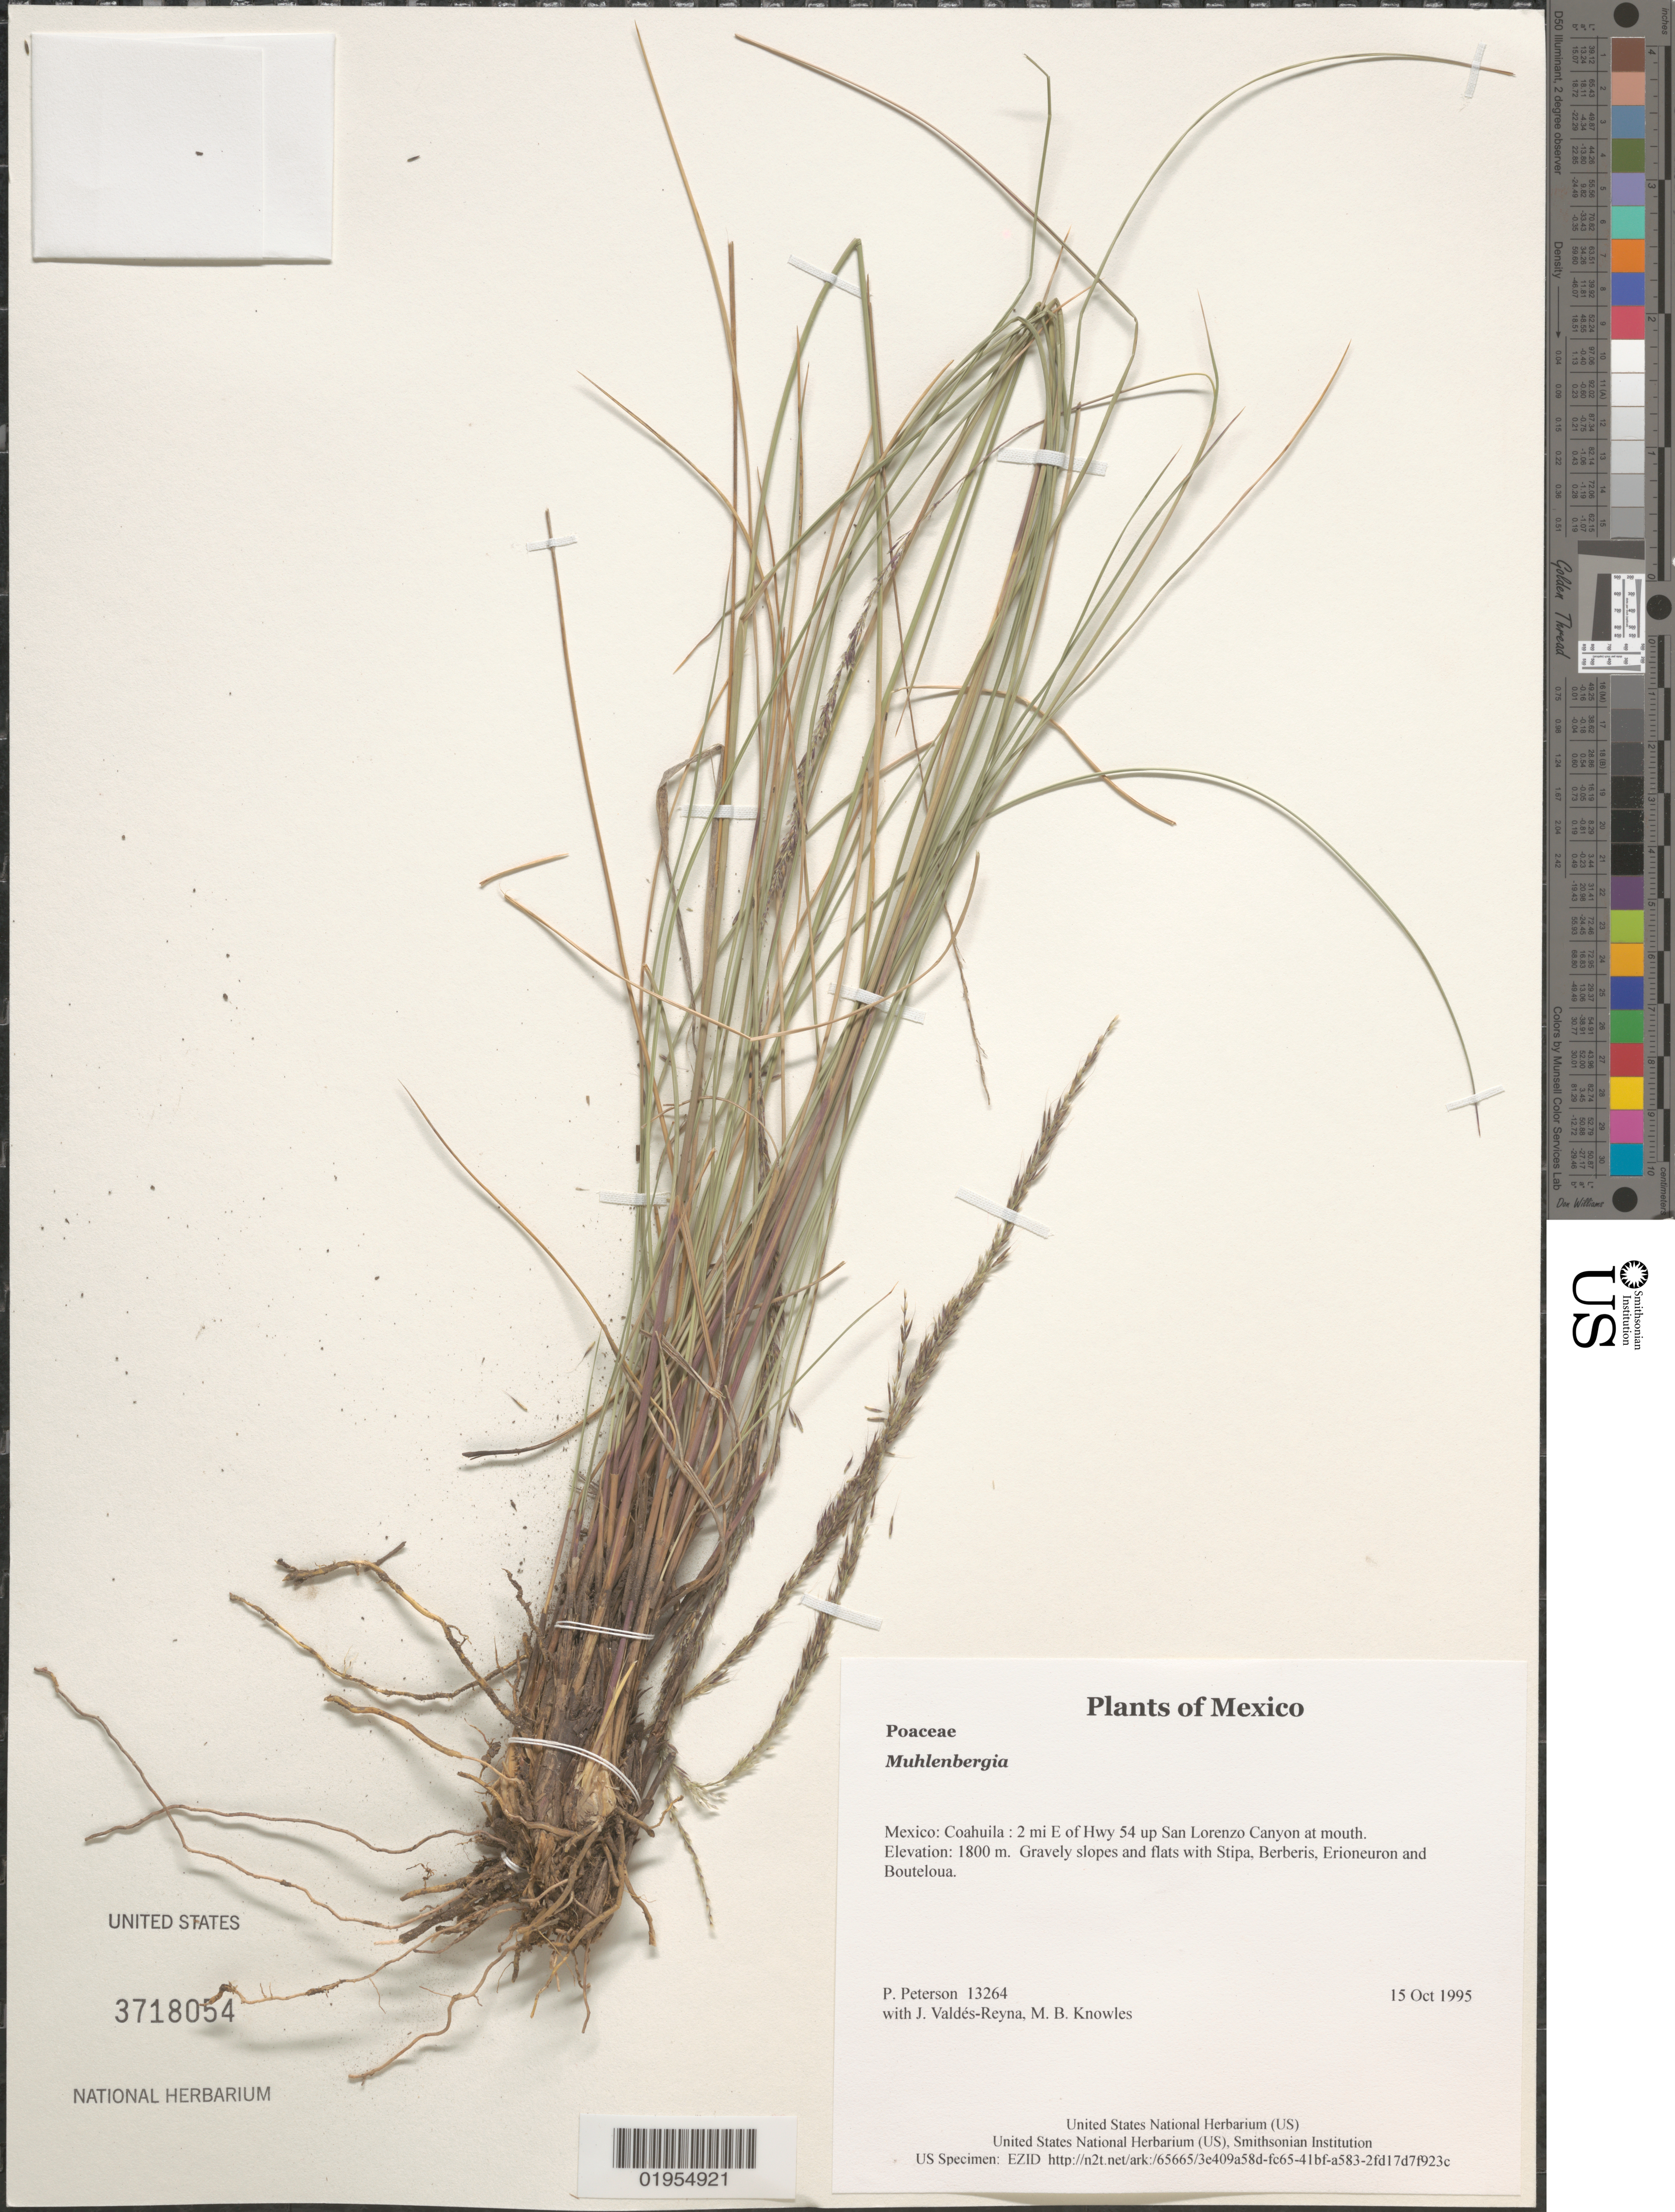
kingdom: Plantae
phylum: Tracheophyta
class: Liliopsida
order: Poales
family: Poaceae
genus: Muhlenbergia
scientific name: Muhlenbergia sp.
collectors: P. M. Peterson, J. Valdés-Reyna & M. B. Knowles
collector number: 13264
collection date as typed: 15 Oct 1995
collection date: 1995-10-15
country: Mexico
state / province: Coahuila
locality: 2 mi E of Hwy 54 up San Lorenzo Canyon at mouth.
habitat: Gravely slopes and flats with Stipa, Berberis, Erioneuron and Bouteloua.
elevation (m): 1800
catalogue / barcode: US 3718054